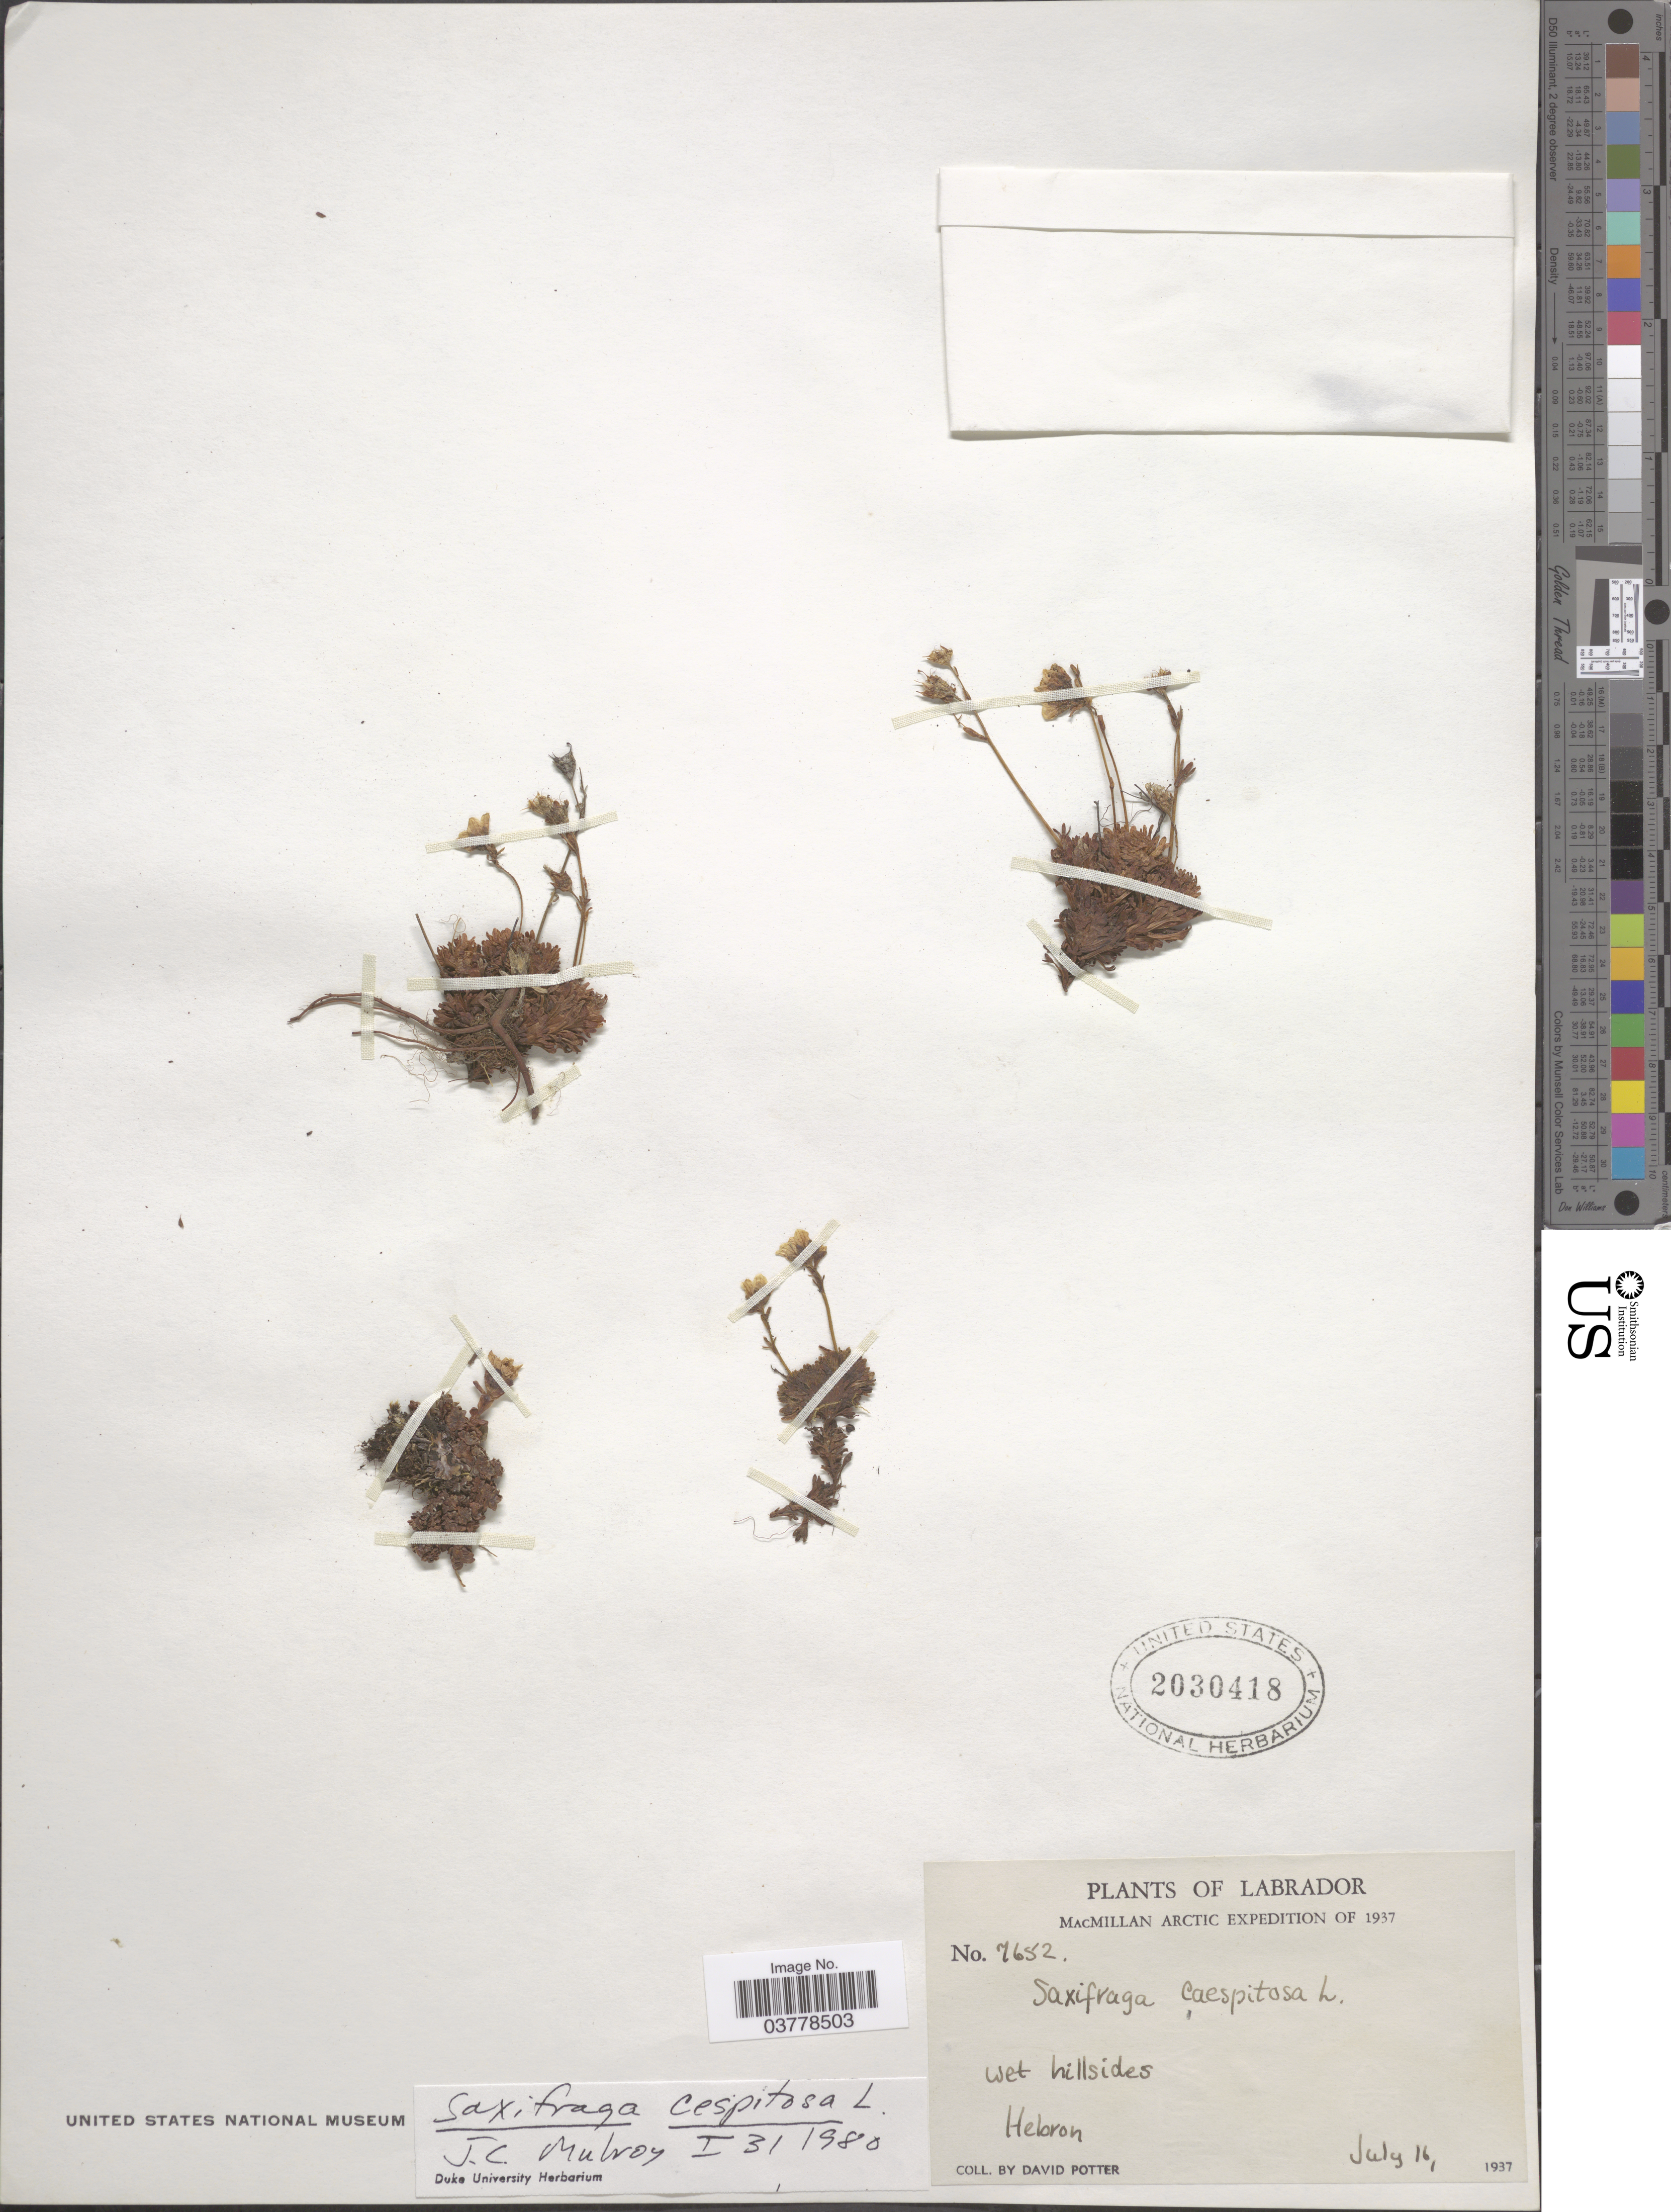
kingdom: Plantae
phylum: Tracheophyta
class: Magnoliopsida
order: Saxifragales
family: Saxifragaceae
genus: Saxifraga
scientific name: Saxifraga caespitosa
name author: L.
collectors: D. Potter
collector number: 7652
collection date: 1937-07-16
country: Canada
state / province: Newfoundland and Labrador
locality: Labrador. Hebron.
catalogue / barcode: US 2030418